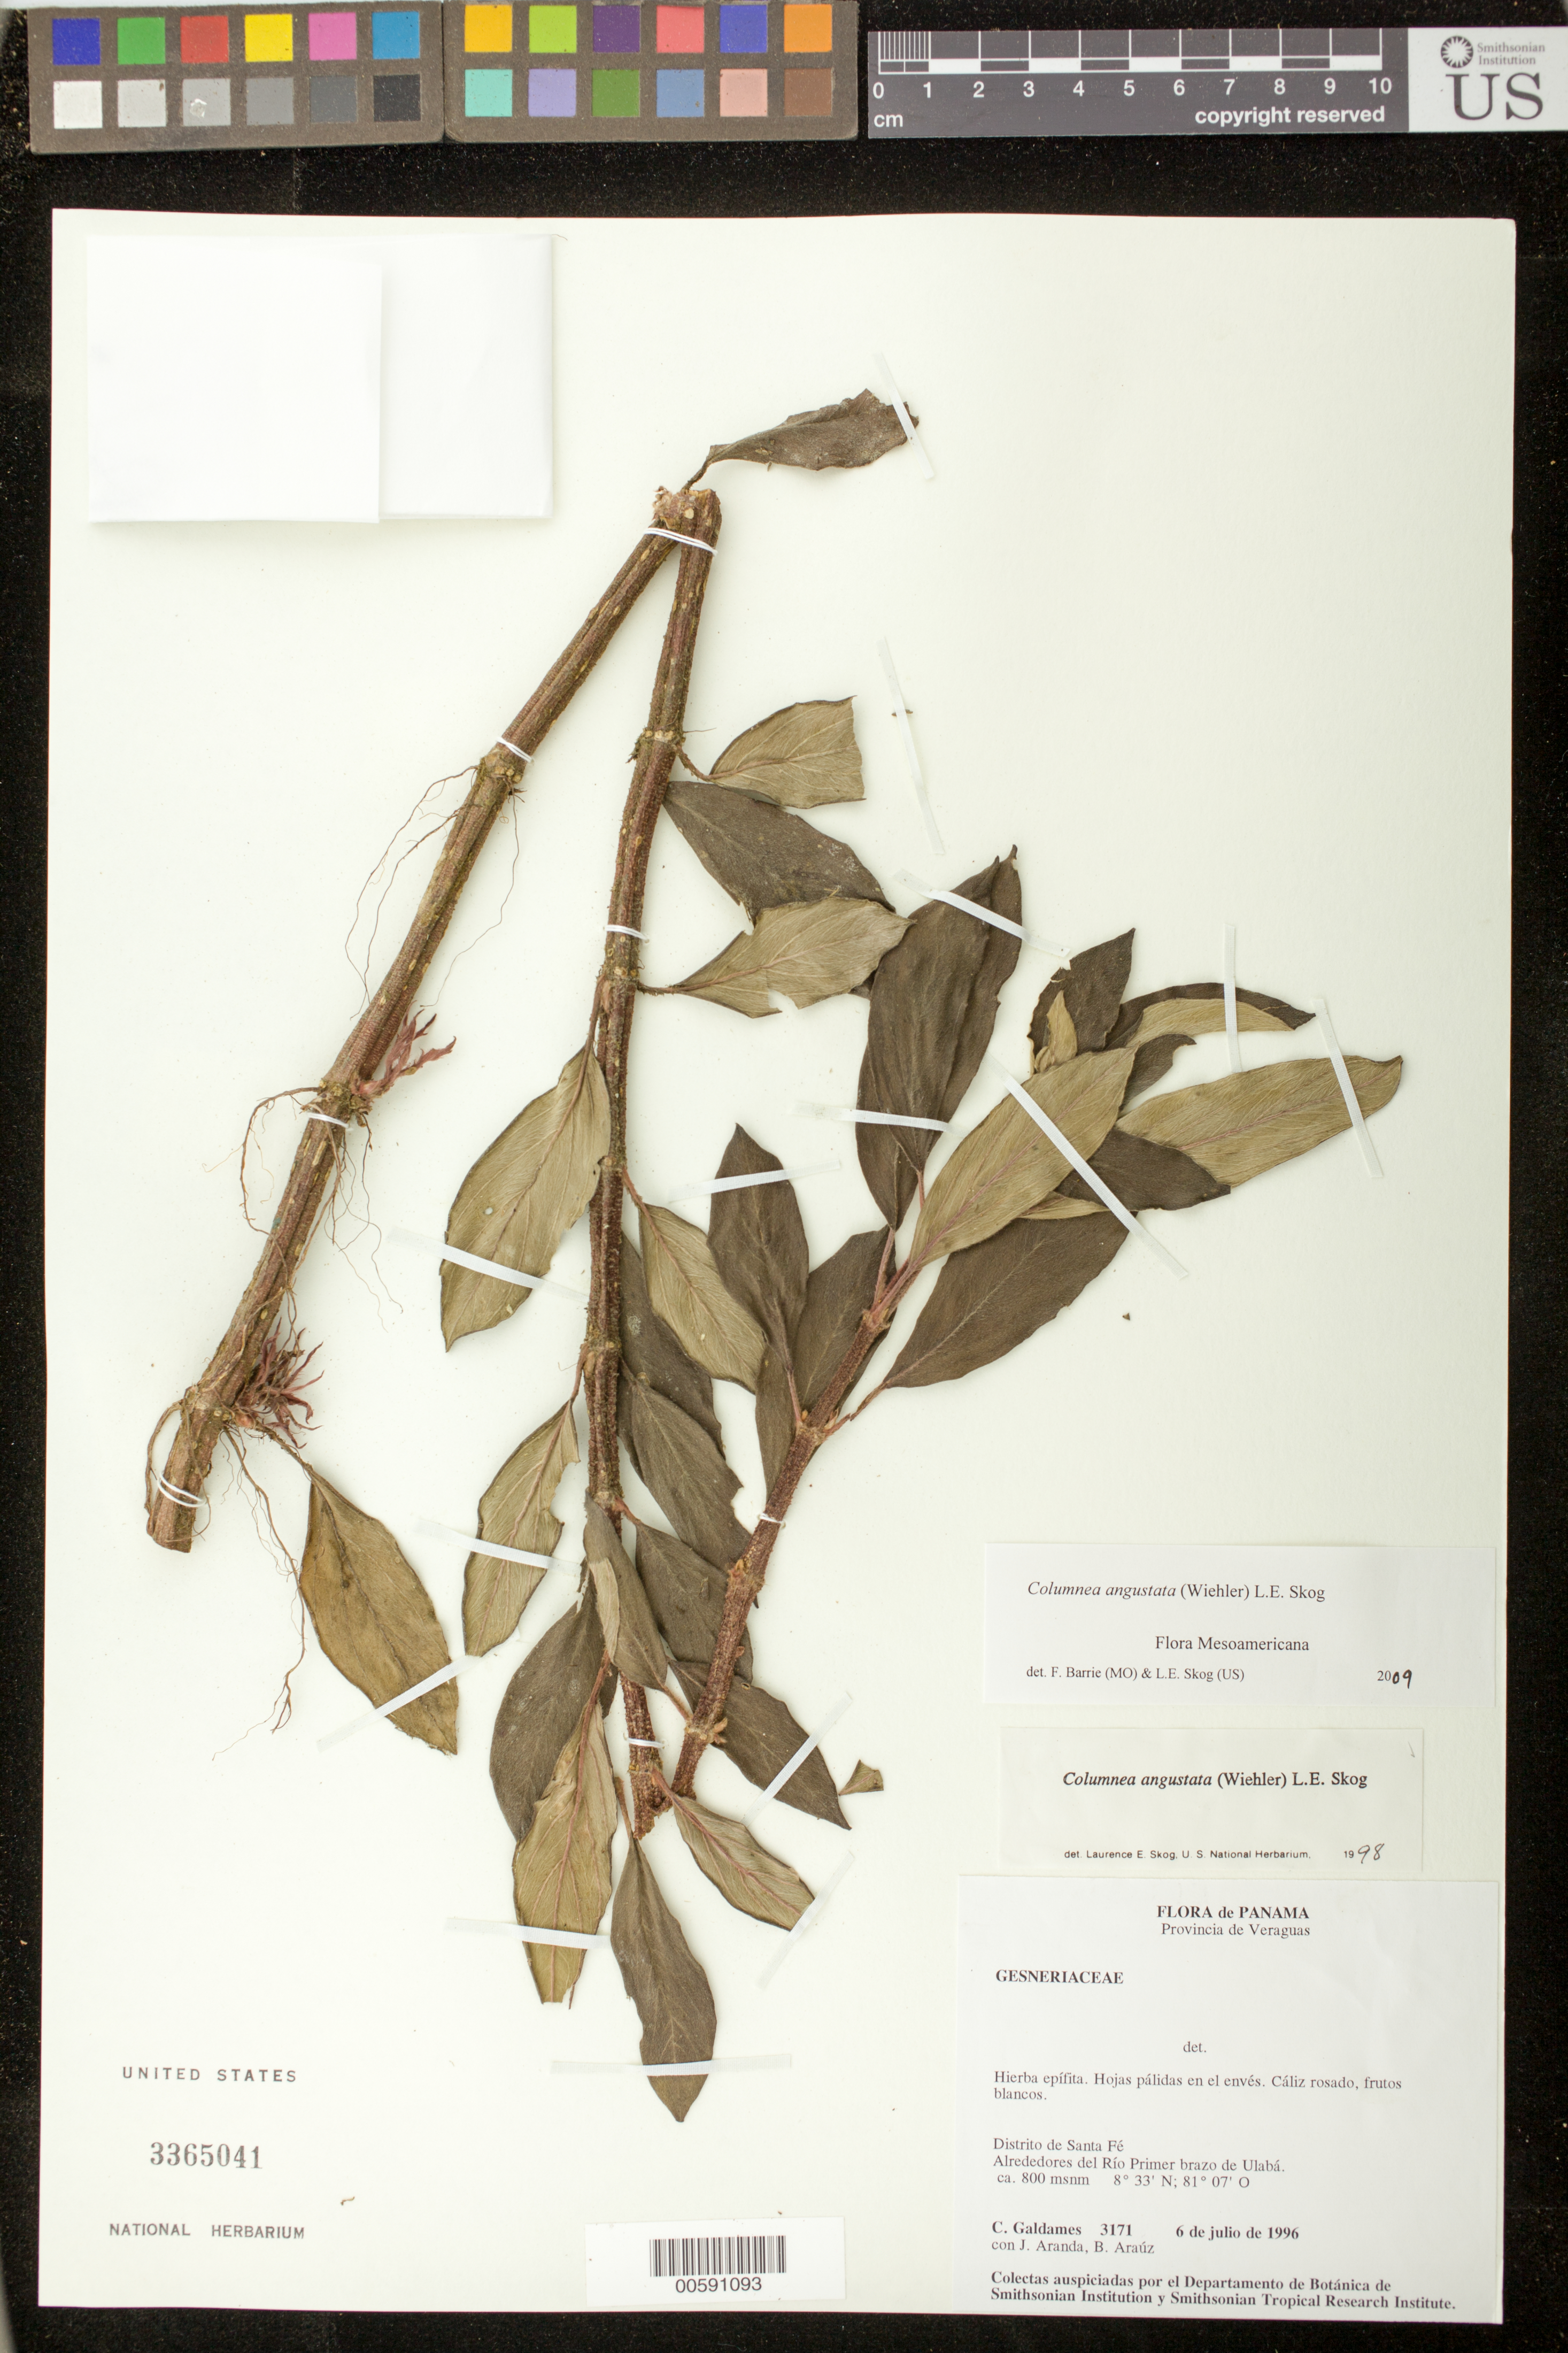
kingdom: Plantae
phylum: Tracheophyta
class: Magnoliopsida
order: Lamiales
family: Gesneriaceae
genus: Columnea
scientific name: Columnea angustata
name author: (Wiehler) L.E. Skog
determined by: Clark, J. L., (SEL), The Marie Selby Botanical Garden (UNITED STATES)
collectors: C. Galdames, J. Aranda & B. Araúz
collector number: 3171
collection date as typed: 06 Jul 1996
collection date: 1996-07-06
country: Panama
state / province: Veraguas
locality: Distrito de Santa Fé; alrededores del Río Primer brazo de Ulabá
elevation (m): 800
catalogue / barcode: US 3365041